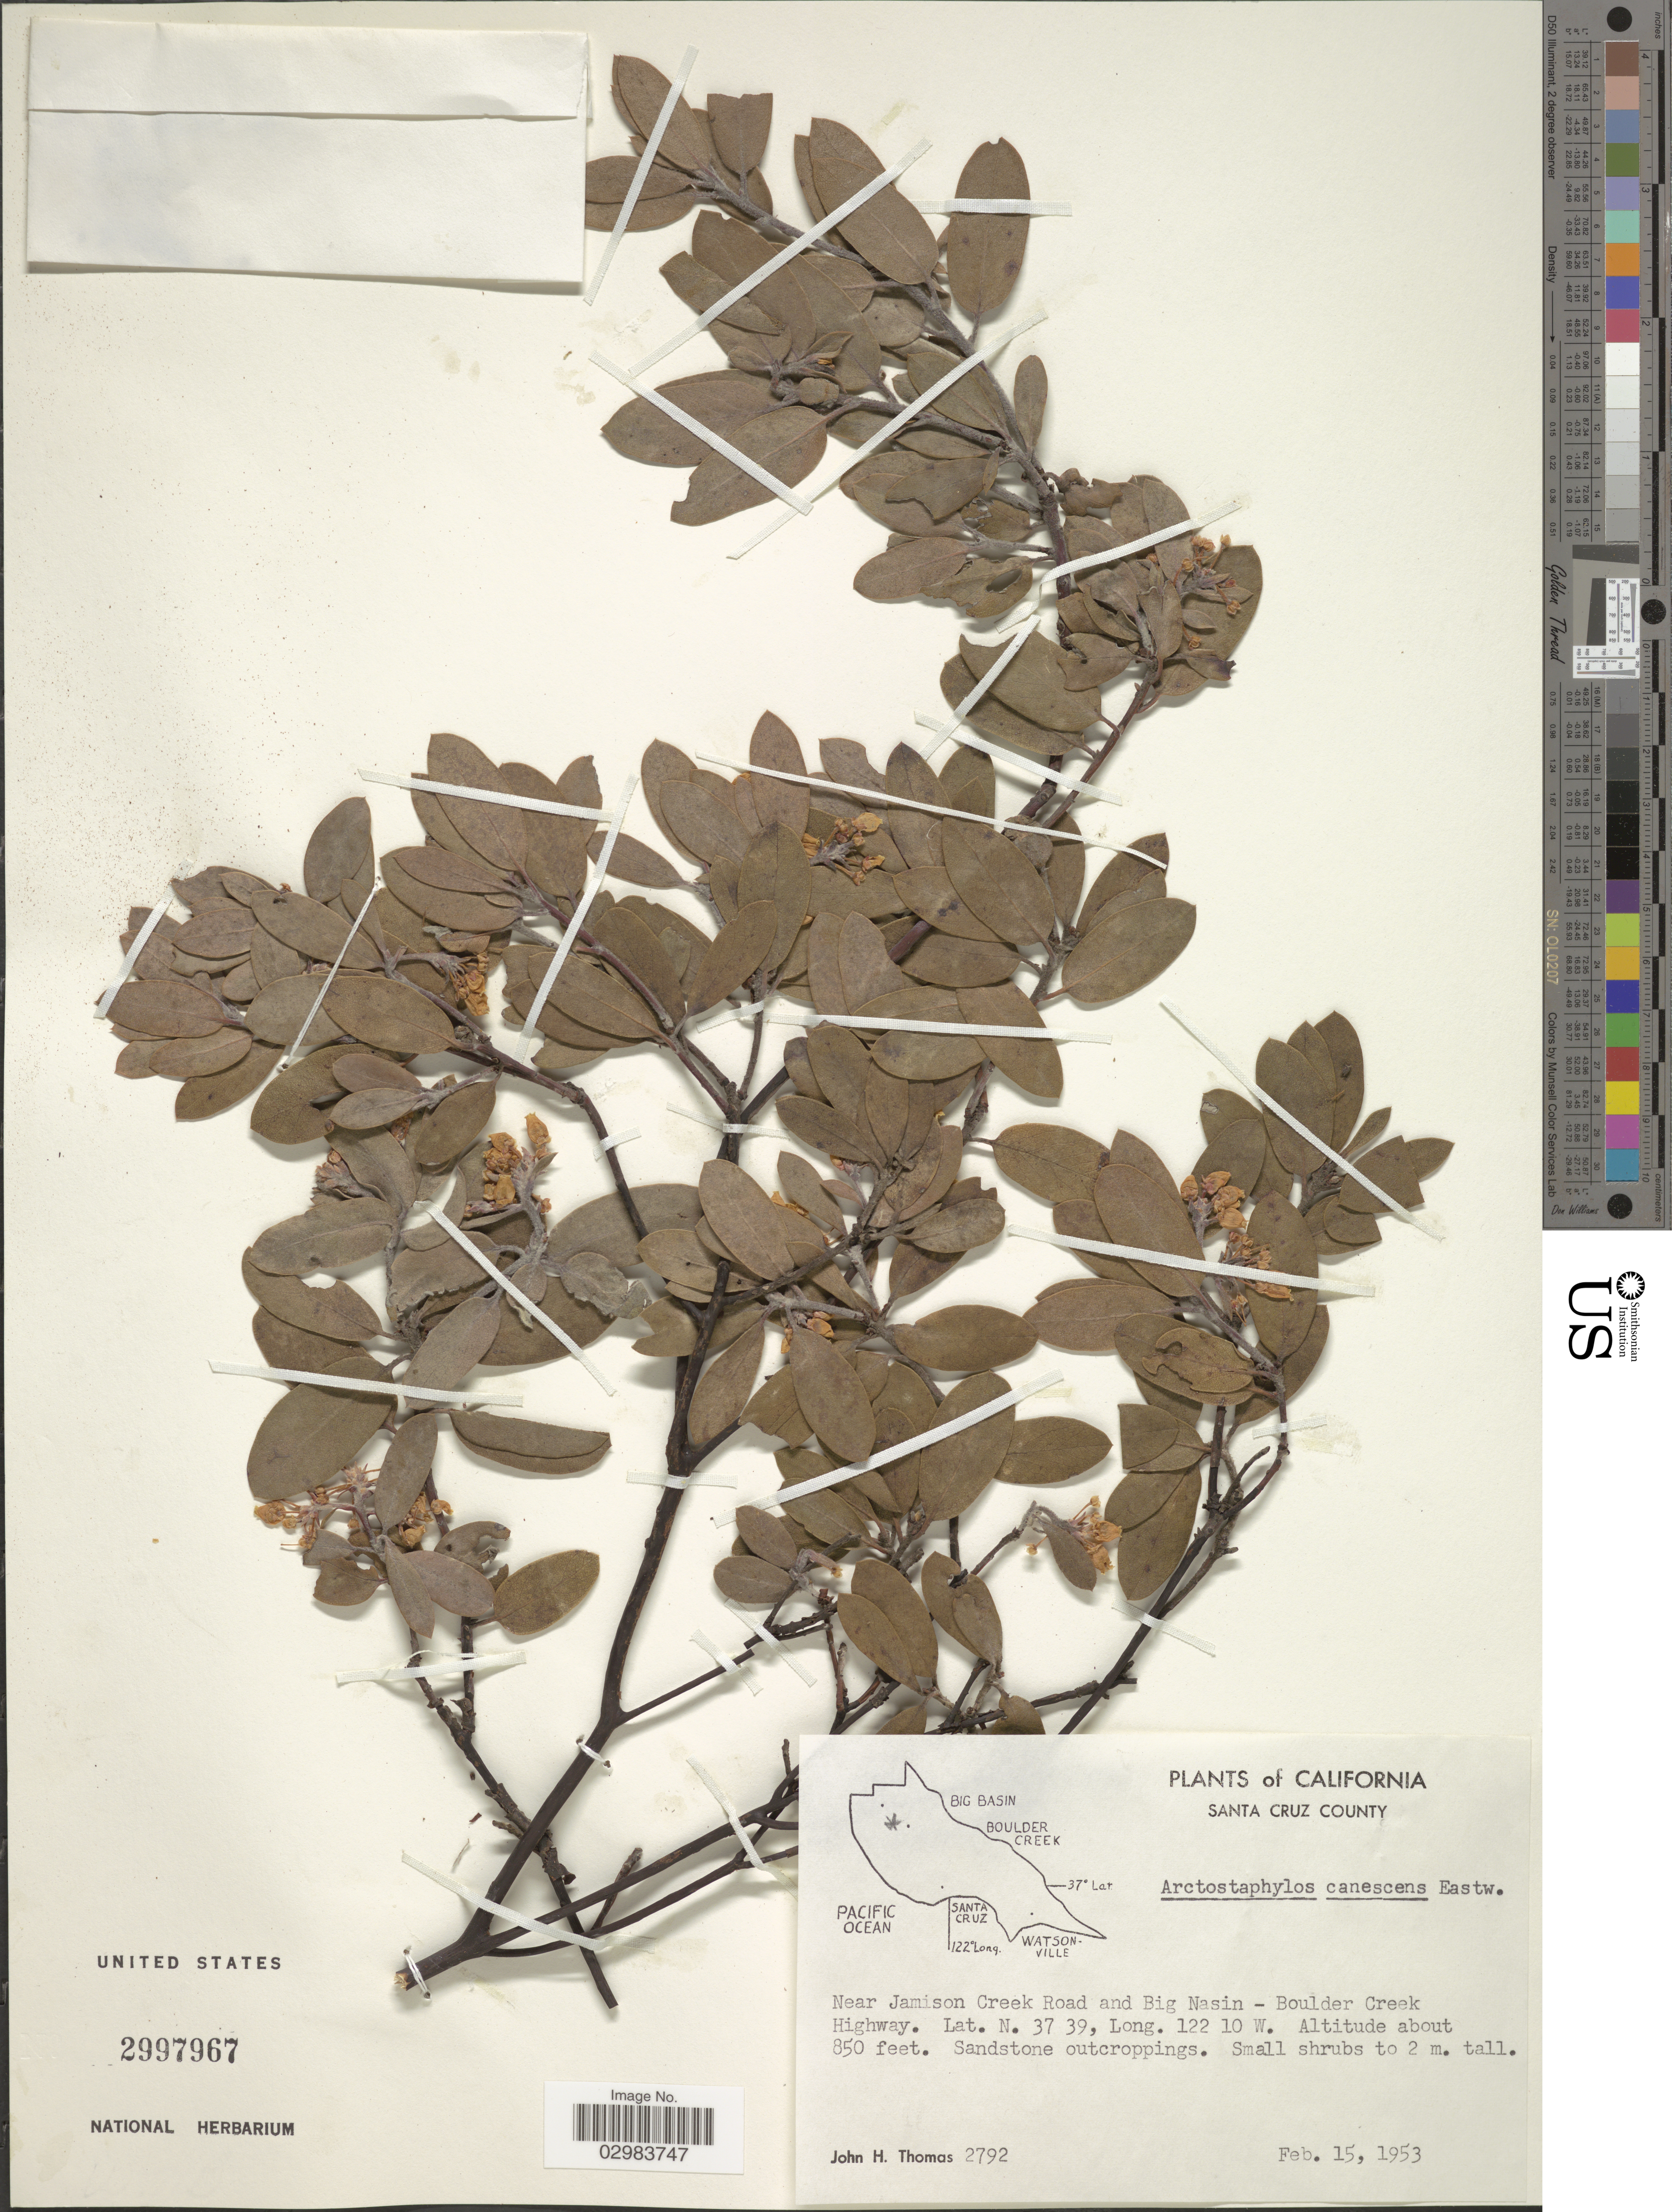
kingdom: Plantae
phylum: Tracheophyta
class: Magnoliopsida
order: Ericales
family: Ericaceae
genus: Arctostaphylos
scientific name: Arctostaphylos canescens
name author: Eastw.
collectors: J. H. Thomas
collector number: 2792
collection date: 1953-02-15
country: United States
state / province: California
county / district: Santa Cruz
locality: Santa Cruz County. Near Jamison Creek Road and Big Nasin - Boulder Creek Highway.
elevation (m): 259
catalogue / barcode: US 2997967